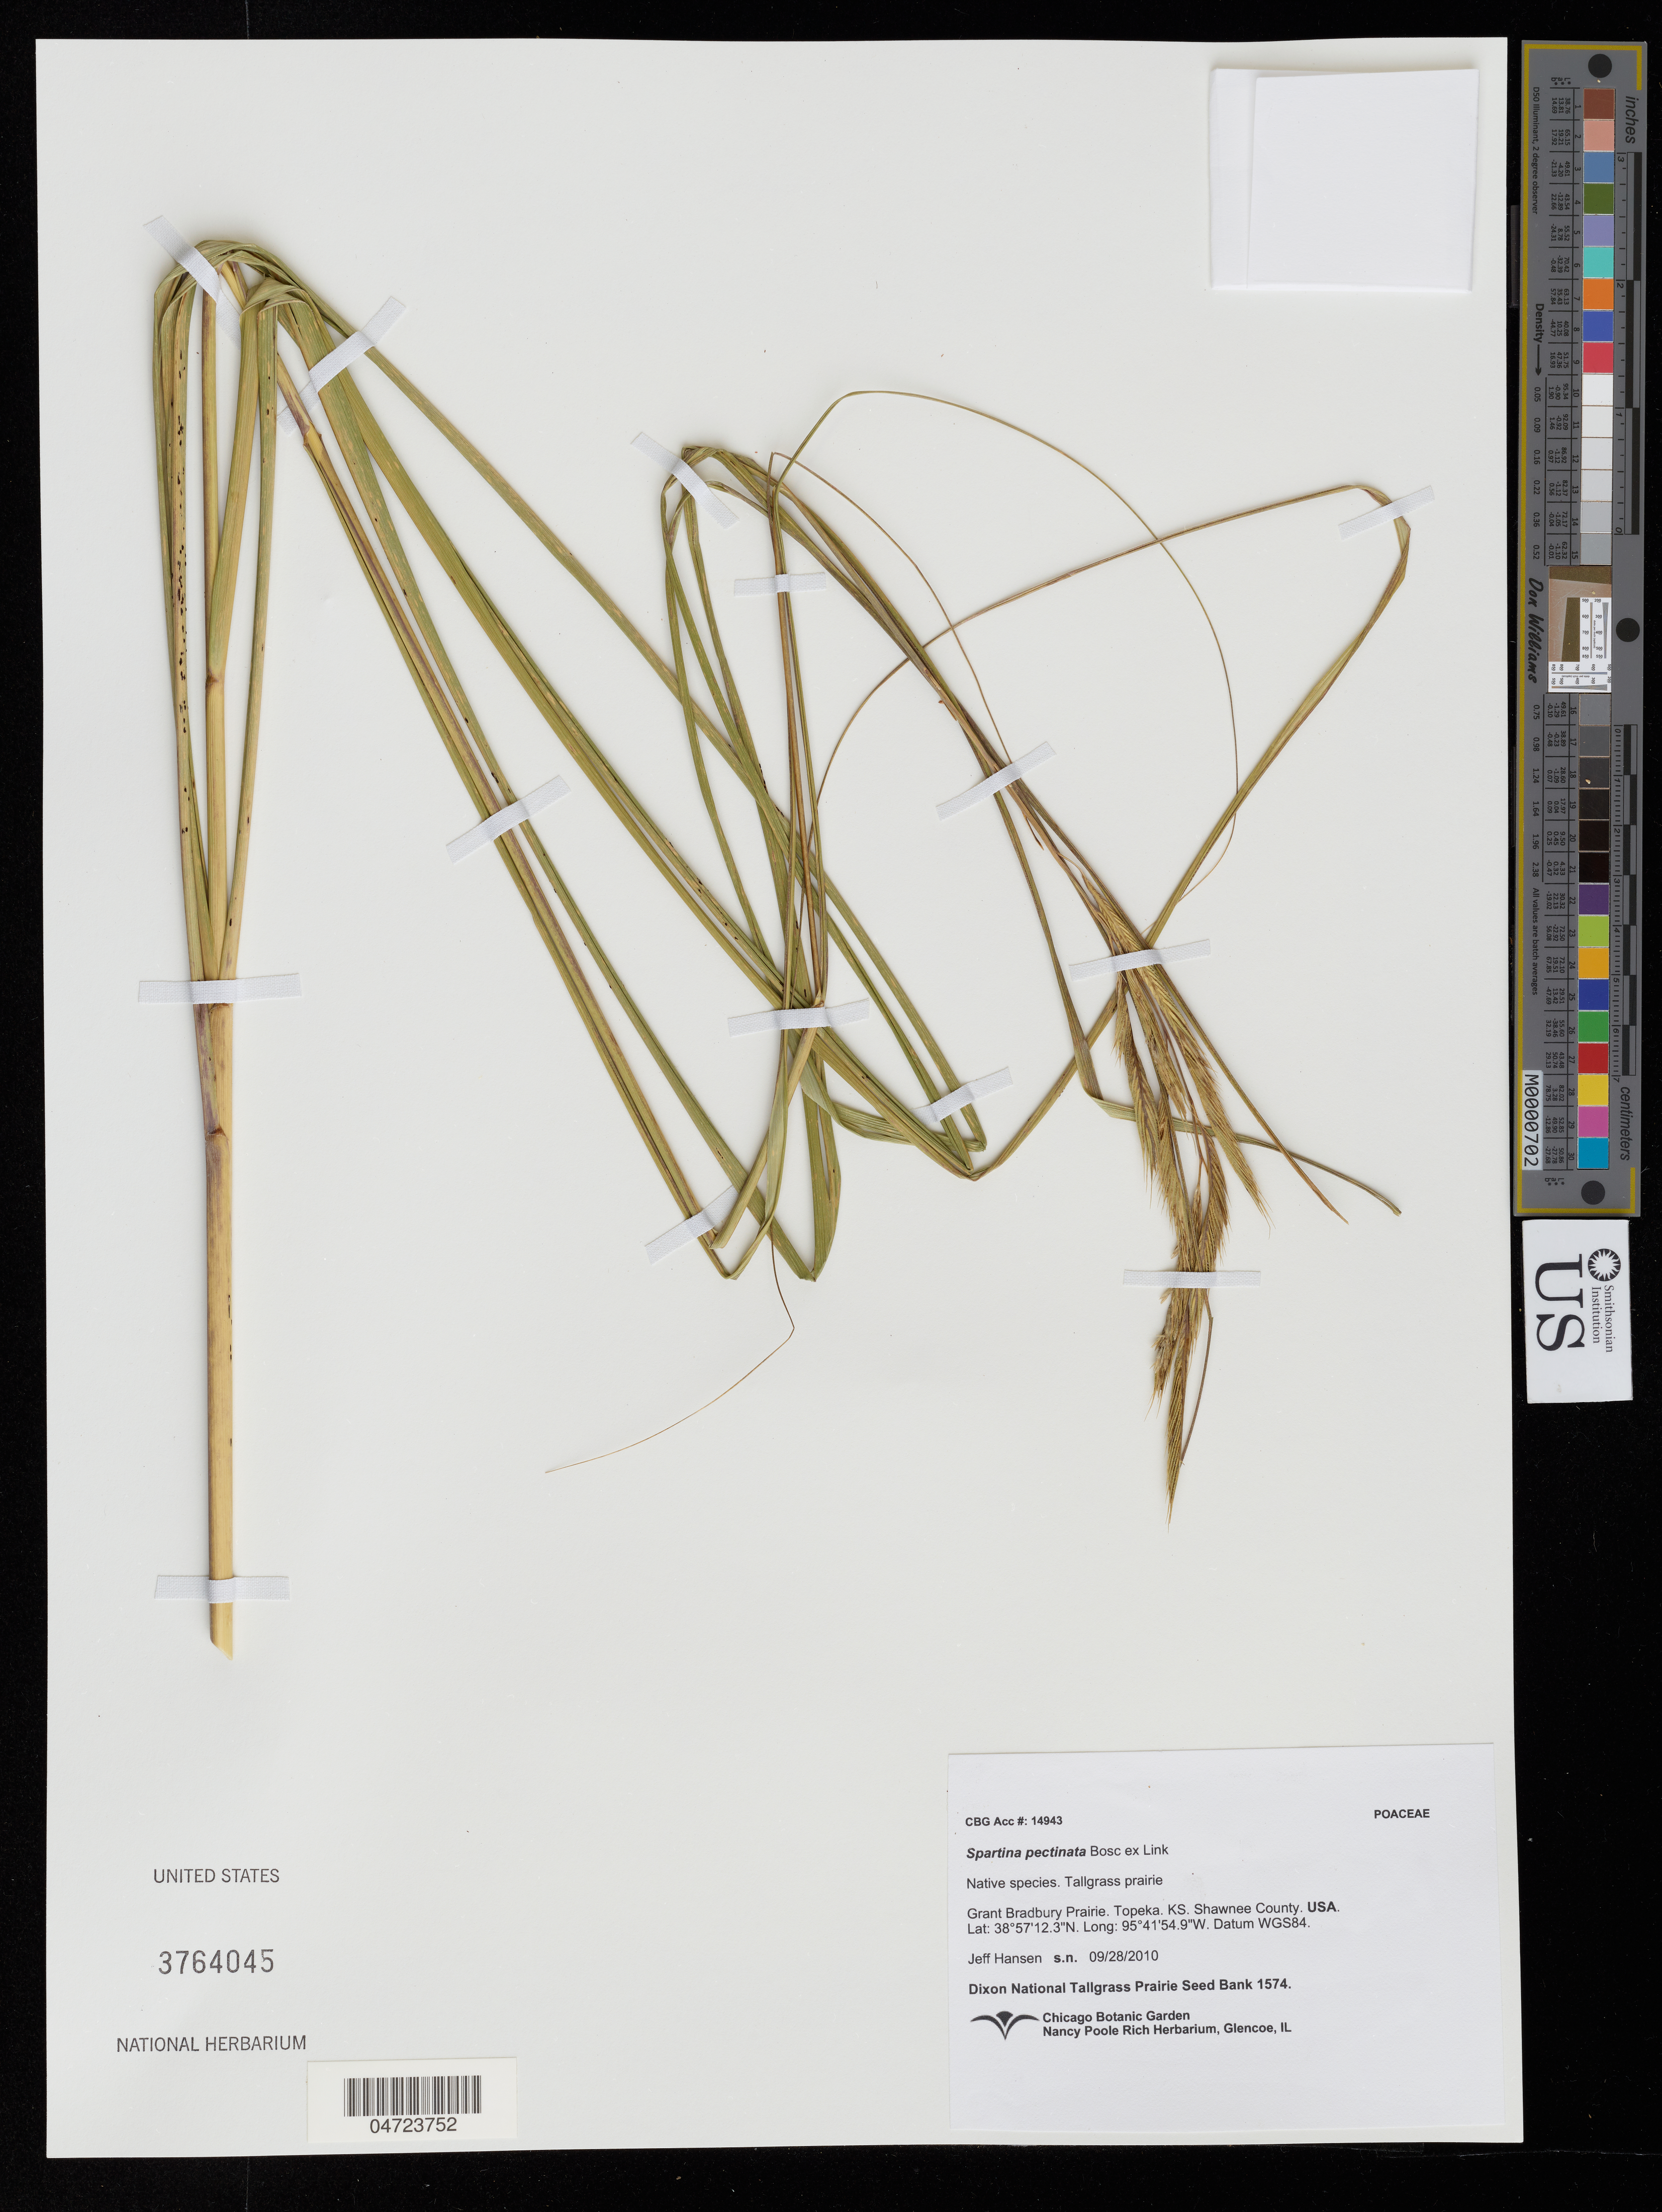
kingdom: Plantae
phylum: Tracheophyta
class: Liliopsida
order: Poales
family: Poaceae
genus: Spartina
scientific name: Spartina pectinata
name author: Link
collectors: J. Hansen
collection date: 2010-09-28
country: United States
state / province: Kansas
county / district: Shawnee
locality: Grant Bradbury Prairie. Topeka. KS. Shawnee County.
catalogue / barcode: US 3764045